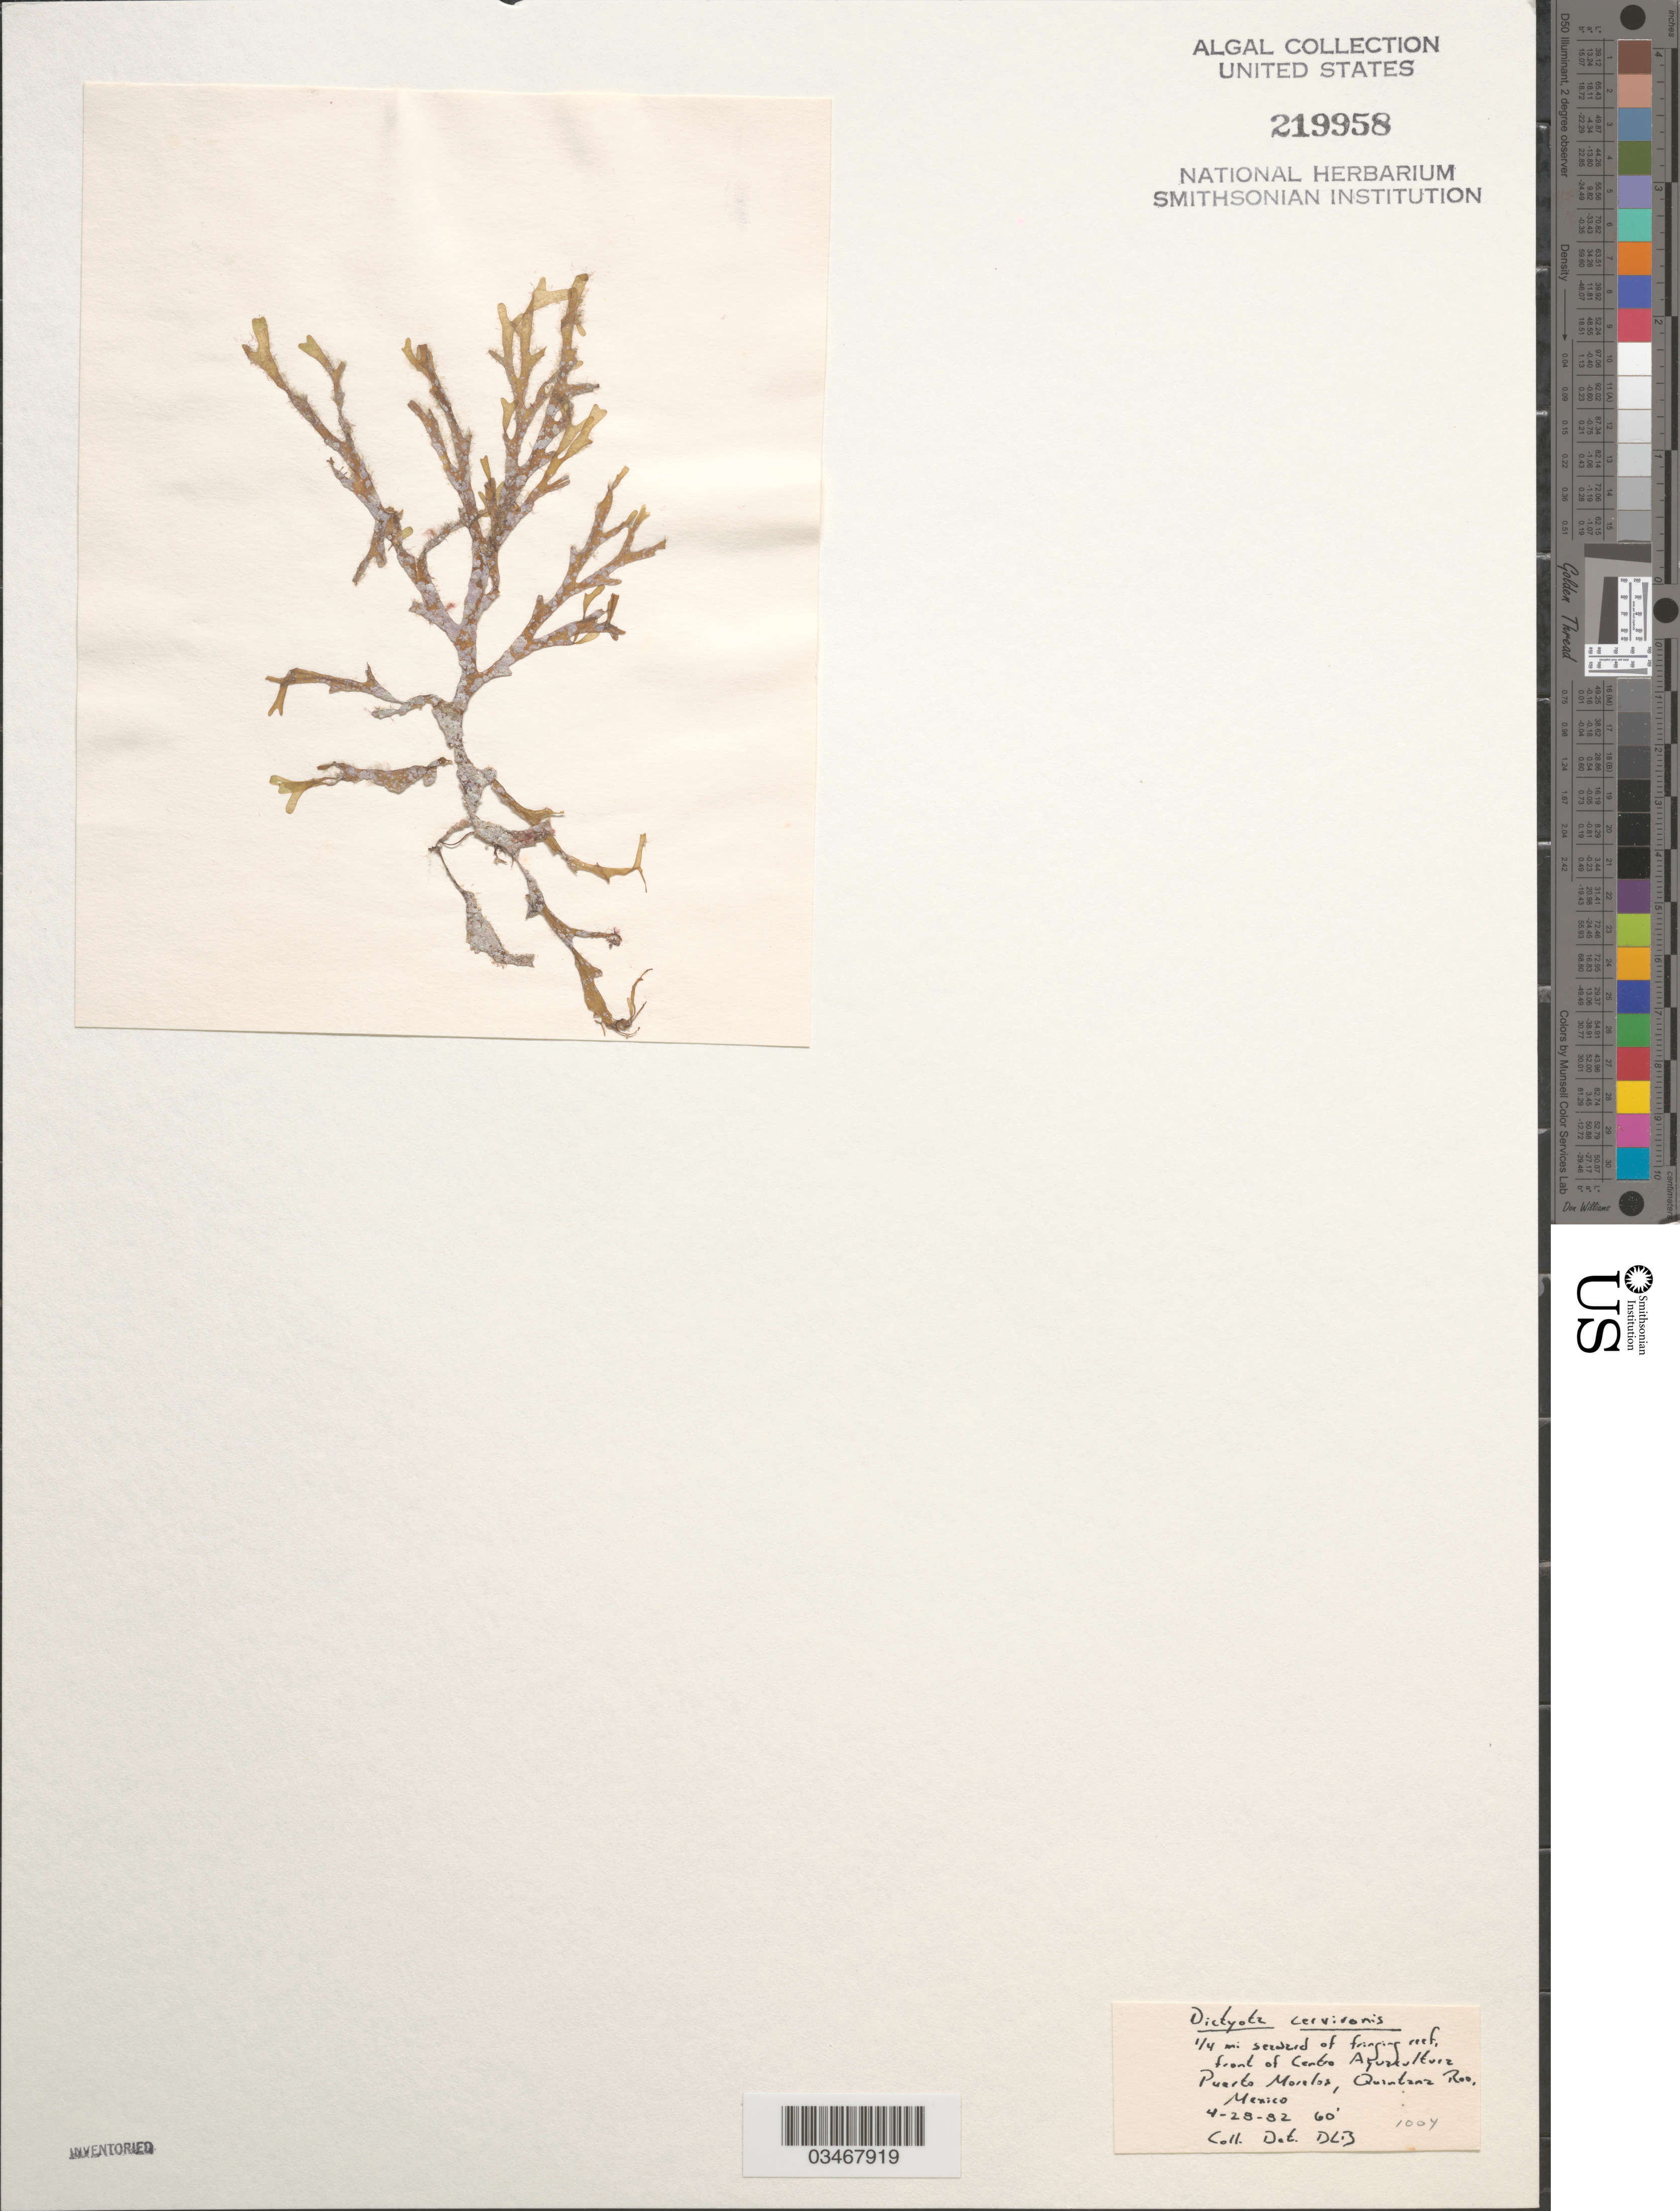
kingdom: Chromista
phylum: Ochrophyta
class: Phaeophyceae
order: Dictyotales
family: Dictyotaceae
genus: Dictyota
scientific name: Dictyota cervicornis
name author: Kütz.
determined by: Ballantine, D. L.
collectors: D.L. Ballantine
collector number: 1004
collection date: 1982-04-28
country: Mexico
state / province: Quintana Roo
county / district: Puerto Morelos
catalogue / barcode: US 219958